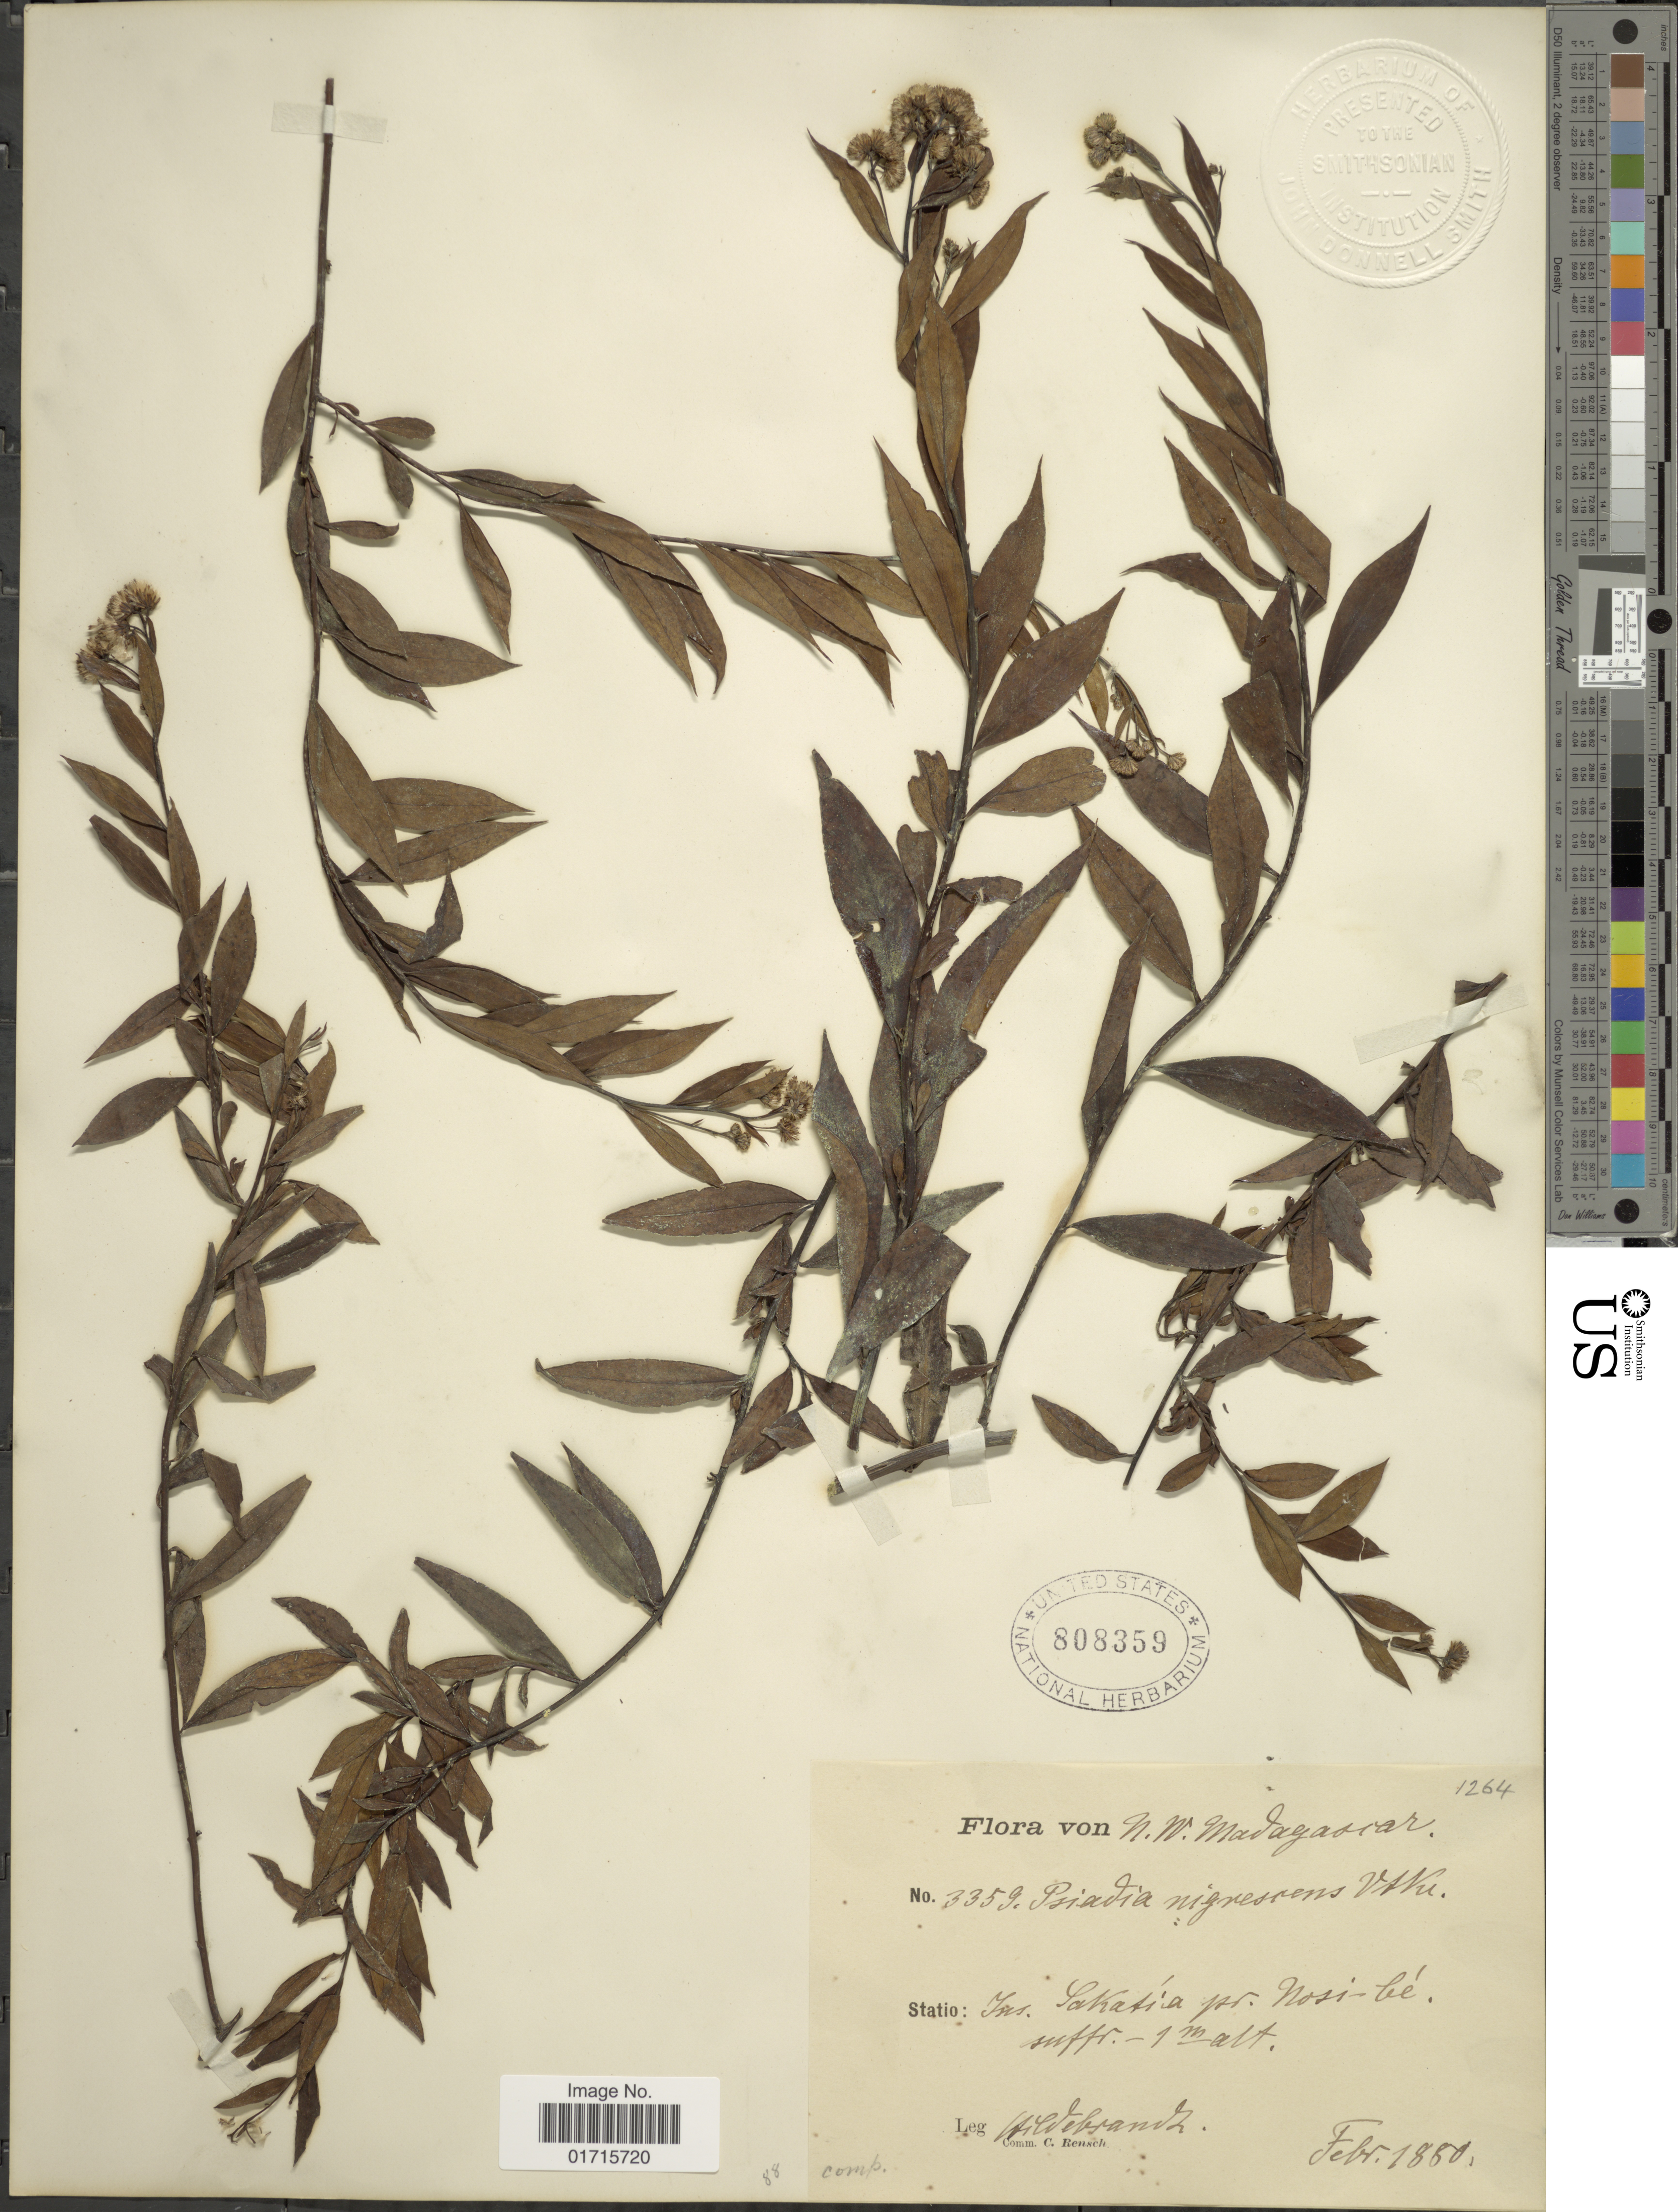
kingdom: Plantae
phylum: Tracheophyta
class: Magnoliopsida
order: Asterales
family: Asteraceae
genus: Psiadia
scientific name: Psiadia nigrescens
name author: Humb.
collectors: J. Hildebrandt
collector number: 1264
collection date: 1880-02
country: Madagascar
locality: N. W. Madagascar. Ins. Sakatia pr. Nosi-be.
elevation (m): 1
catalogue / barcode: US 808359